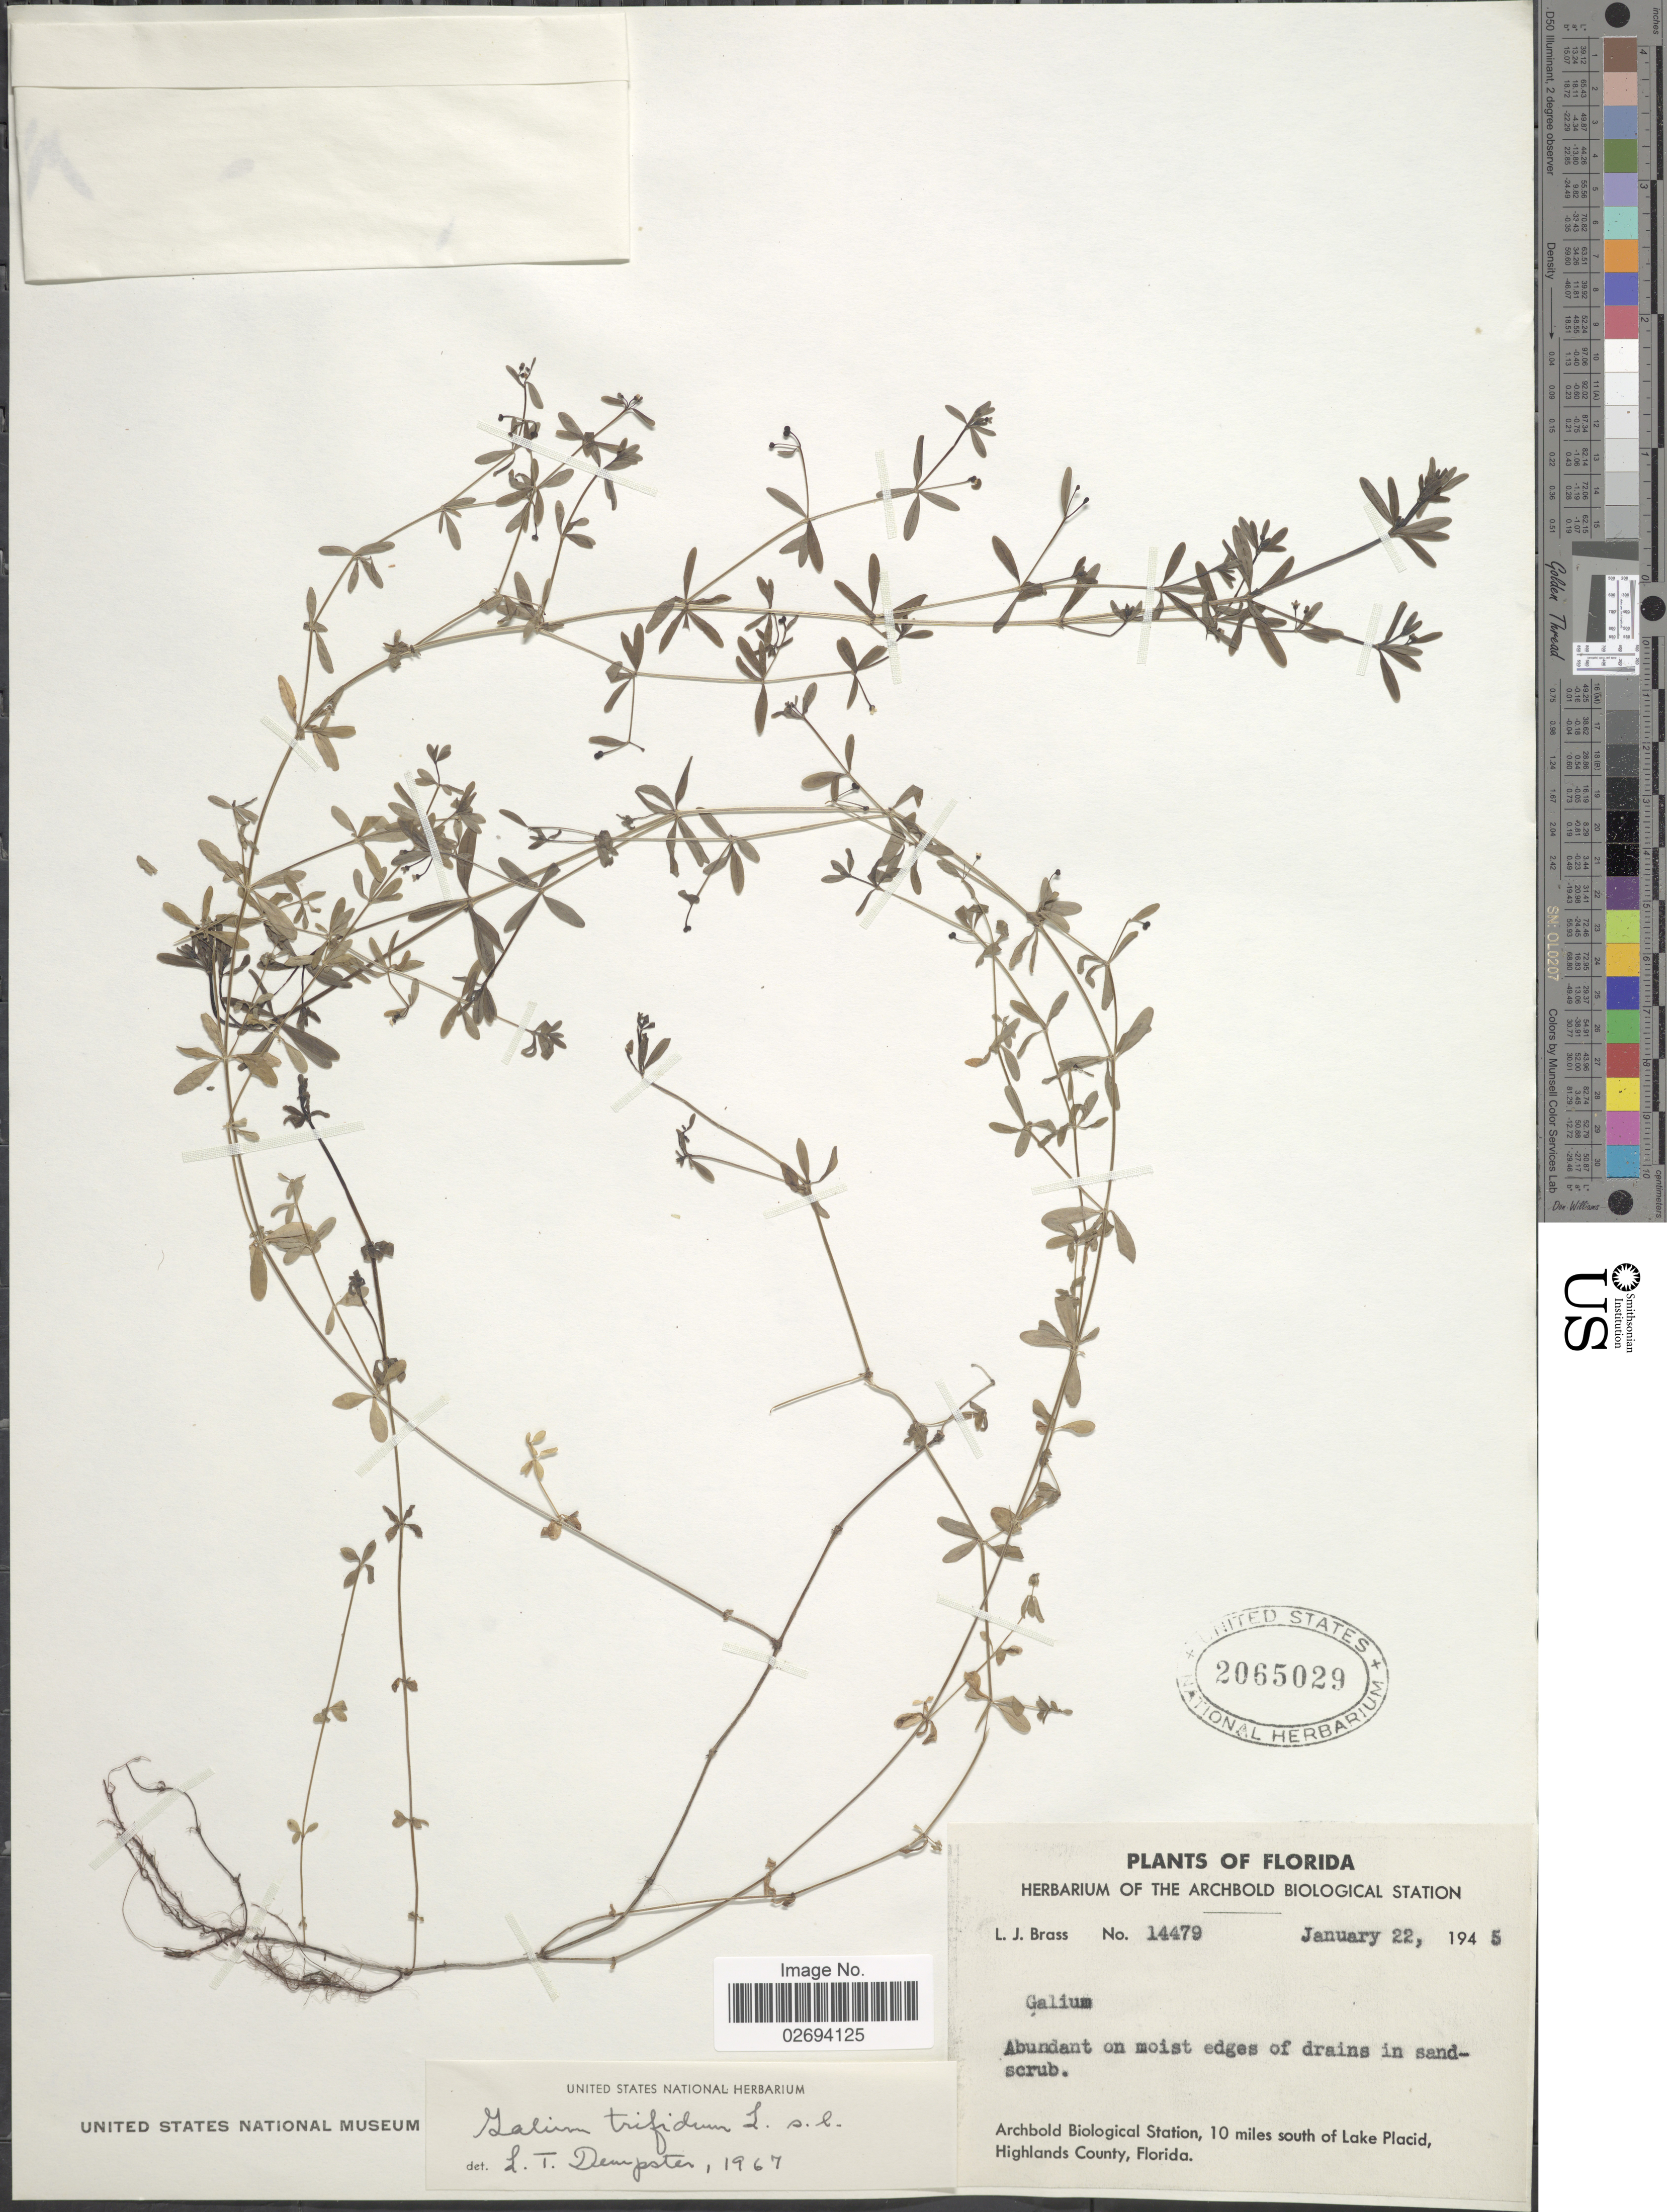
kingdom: Plantae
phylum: Tracheophyta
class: Magnoliopsida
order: Gentianales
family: Rubiaceae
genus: Galium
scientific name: Galium trifidum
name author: L.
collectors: L. J. Brass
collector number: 14479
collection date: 1945-01-22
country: United States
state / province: Florida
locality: Abundant on moist edges of drains, Archbold Biological Station, 10 miles south of Lake Placid, Highlands County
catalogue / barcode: US 2065029